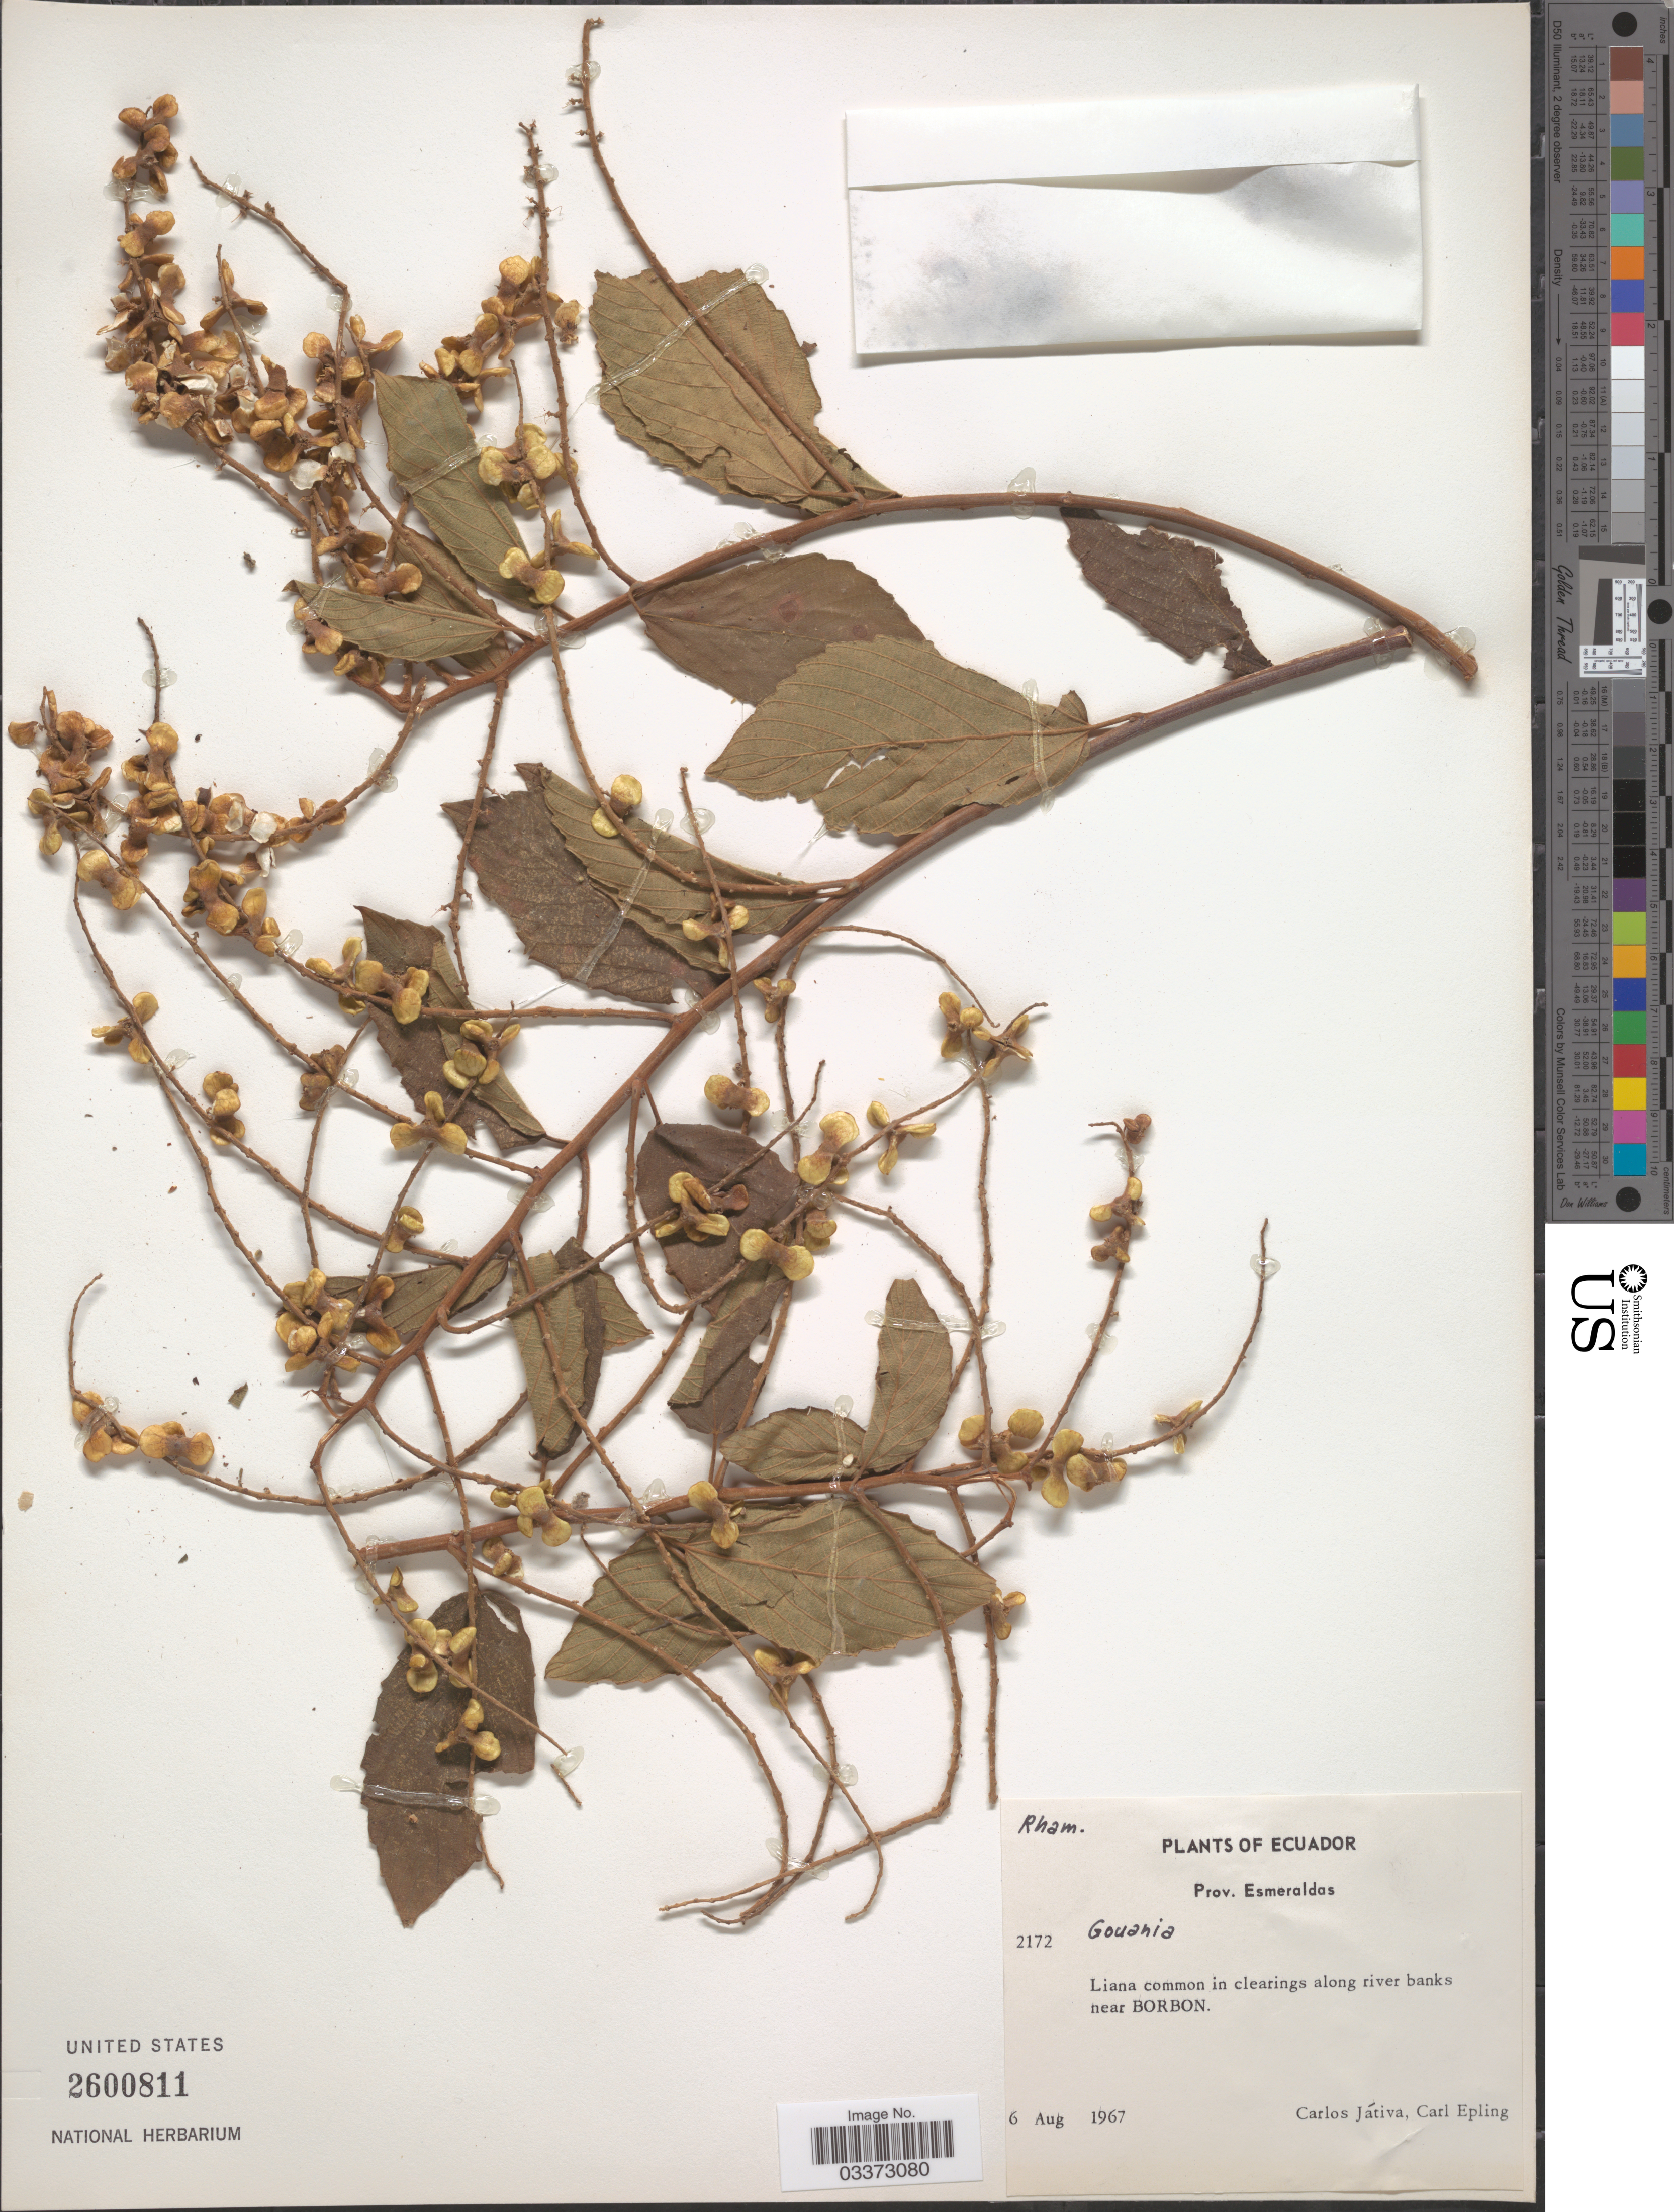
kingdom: Plantae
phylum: Tracheophyta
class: Magnoliopsida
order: Rosales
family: Rhamnaceae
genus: Gouania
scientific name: Gouania sp.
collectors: C. D. Játiva & C. C. Epling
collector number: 2172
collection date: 1967-08-06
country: Ecuador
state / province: Esmeraldas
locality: Liana common in clearings along river banks near Borbon.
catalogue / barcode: US 2600811